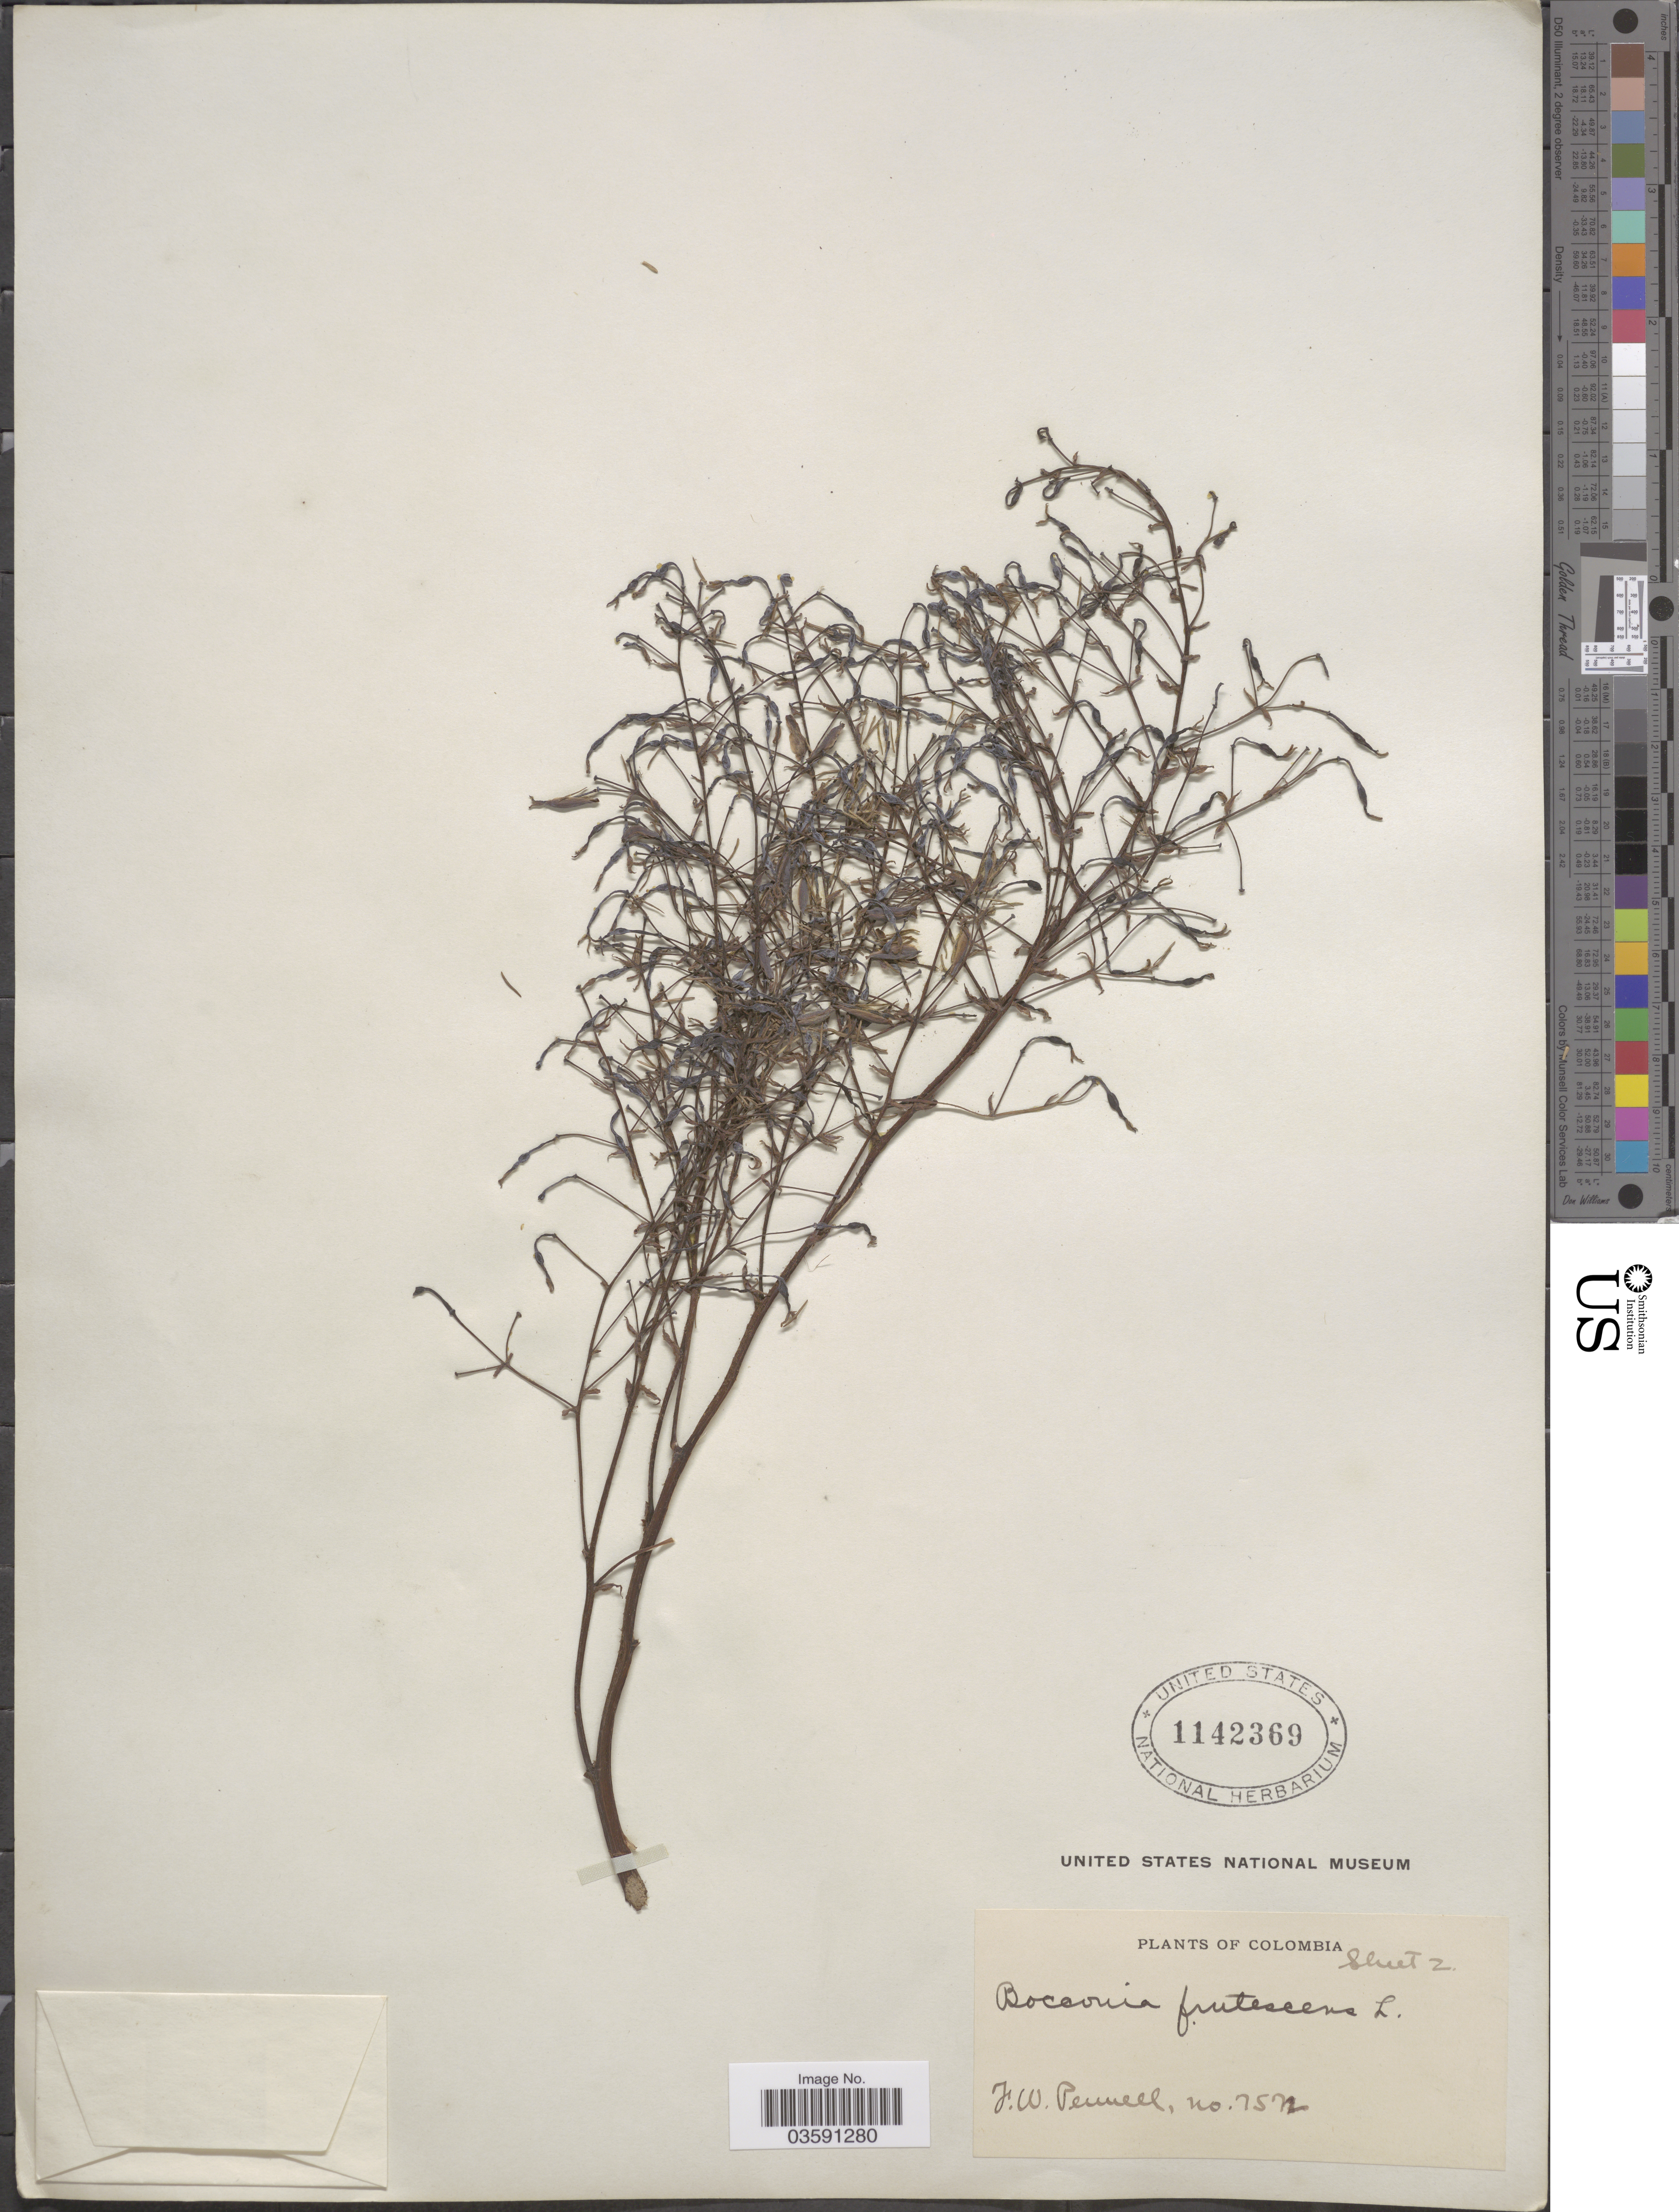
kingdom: Plantae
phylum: Tracheophyta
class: Magnoliopsida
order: Ranunculales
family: Papaveraceae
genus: Bocconia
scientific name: Bocconia integrifolia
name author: Bonpl.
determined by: Strong, Mark T., (BOT), Smithsonian Institution - National Museum of Natural History (UNITED STATES)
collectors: F. W. Pennell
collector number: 7572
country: Colombia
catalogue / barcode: US 1142369